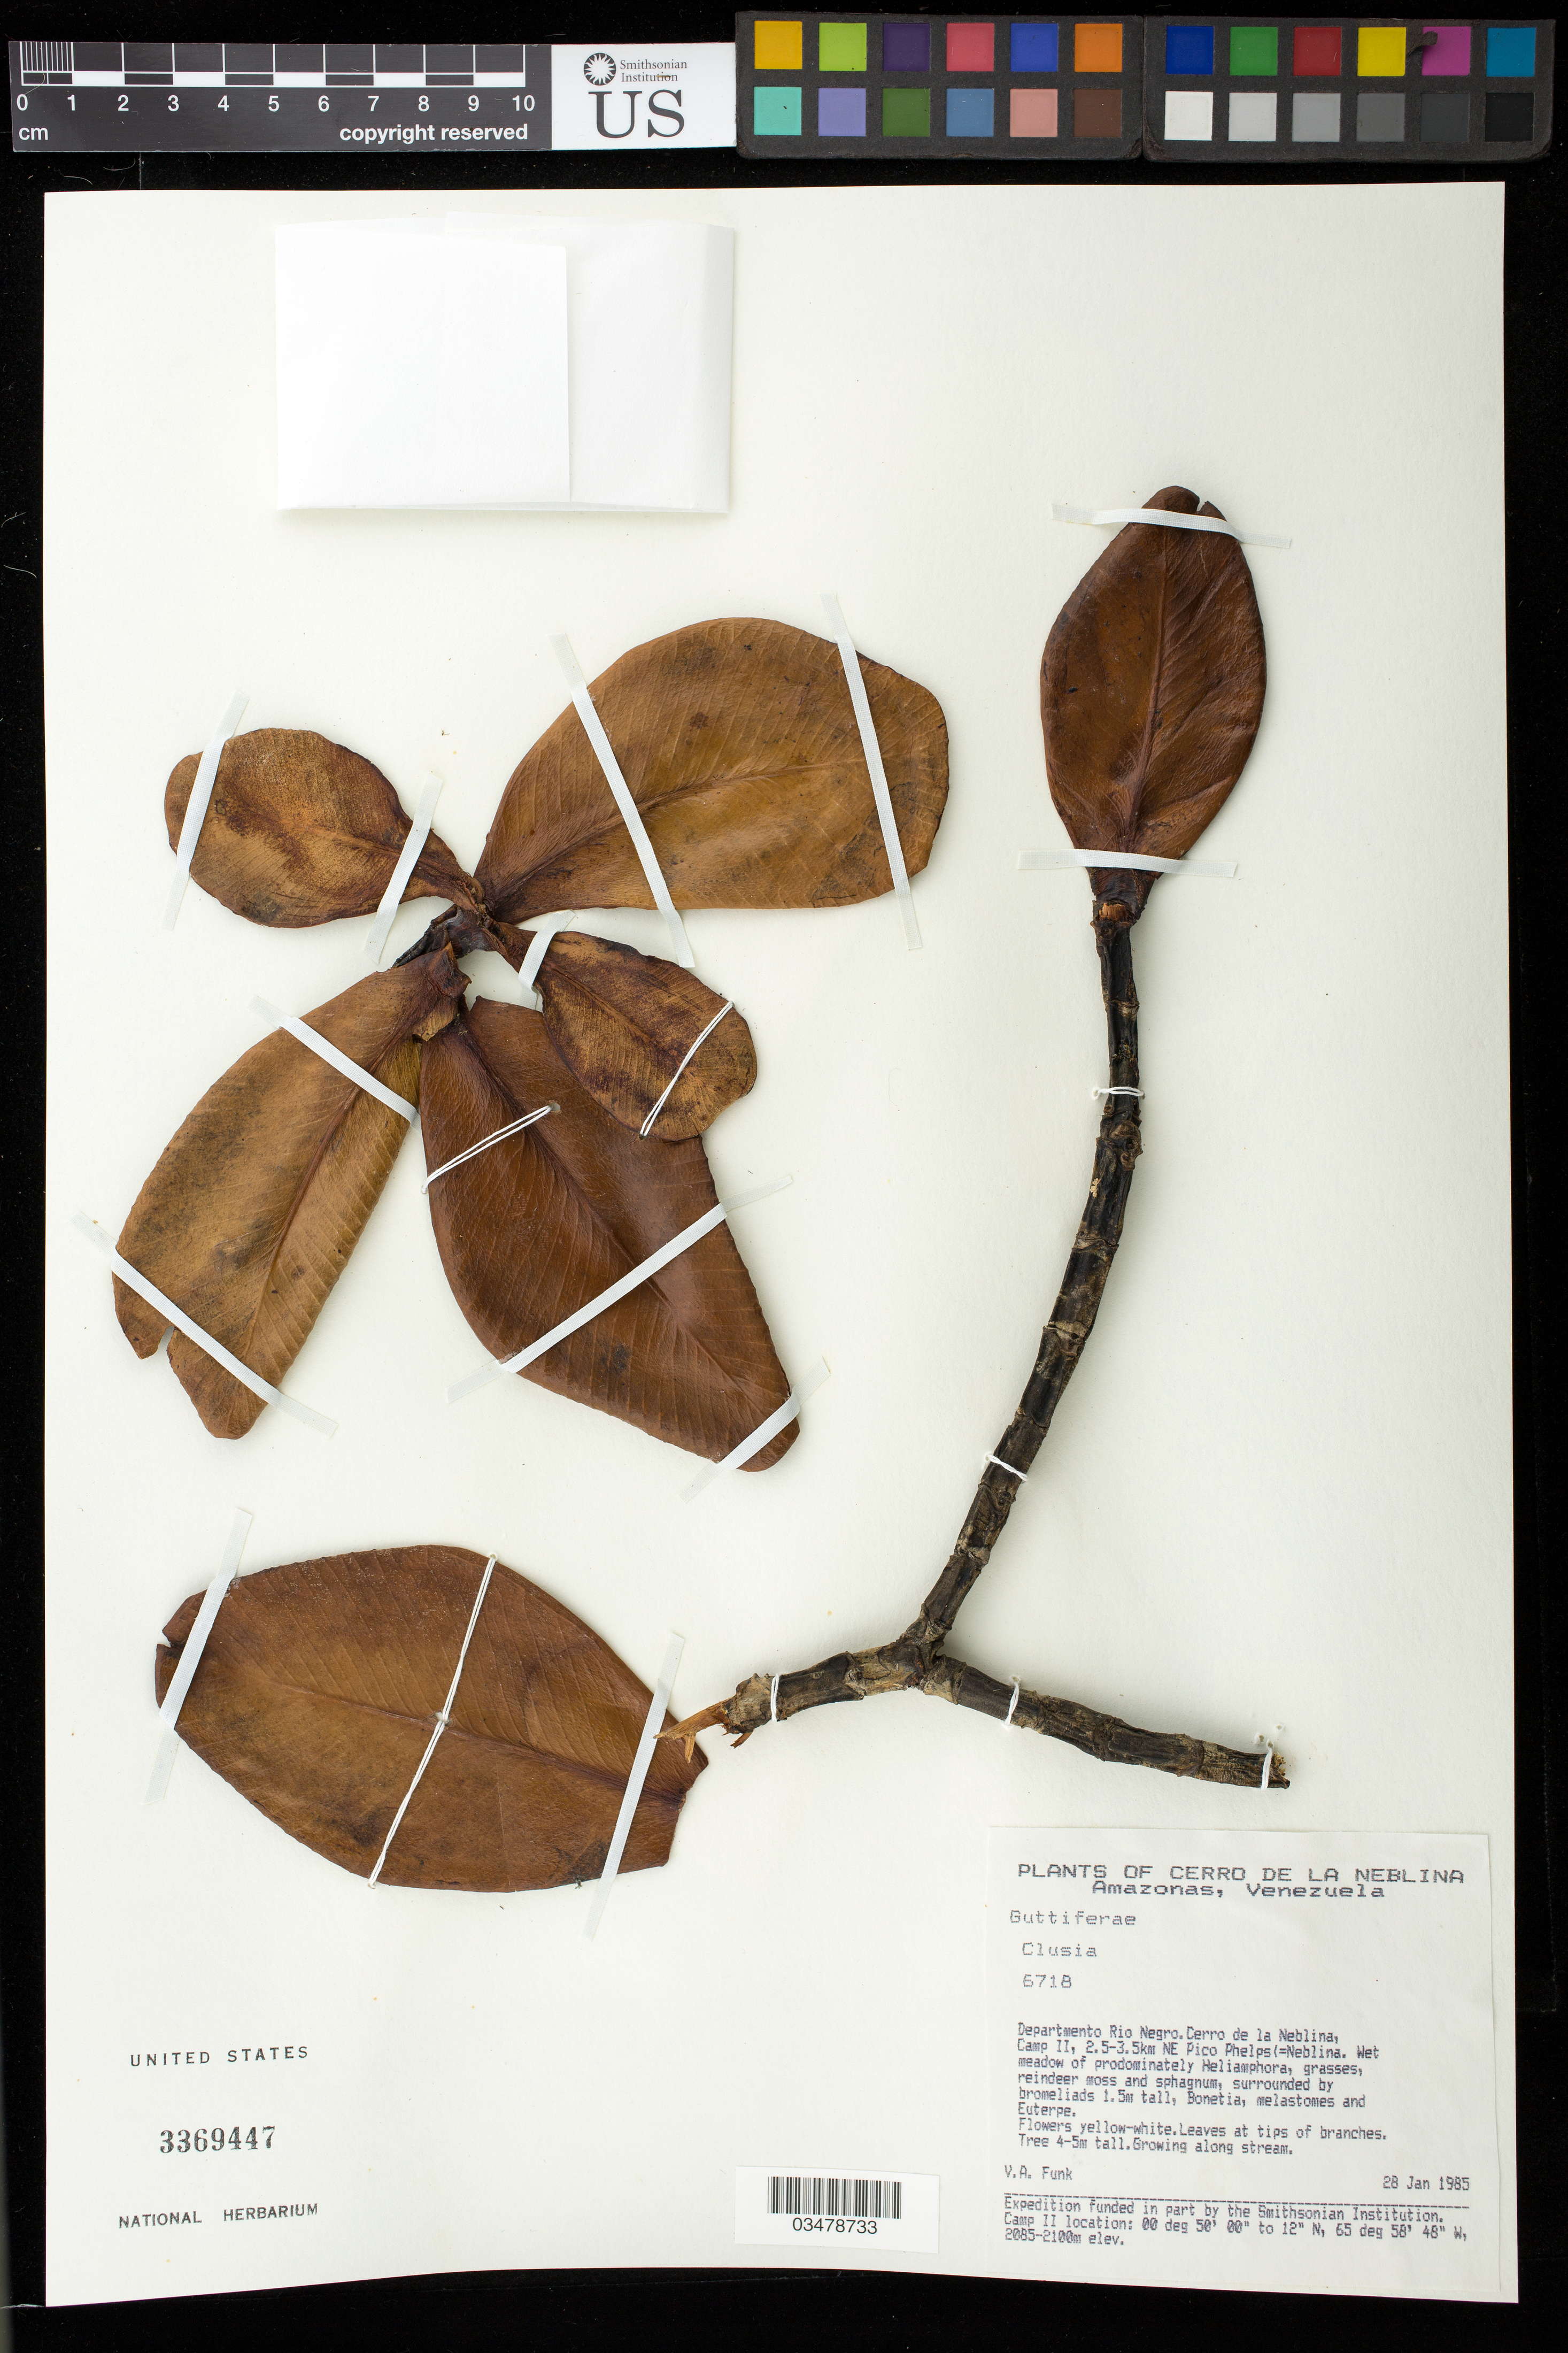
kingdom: Plantae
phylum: Tracheophyta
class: Magnoliopsida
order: Malpighiales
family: Clusiaceae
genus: Clusia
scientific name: Clusia sp.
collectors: V. Funk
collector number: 6718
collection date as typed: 28-Jan-85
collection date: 1985-01-28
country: Venezuela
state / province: Amazonas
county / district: Río Negro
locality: Cerro de la Neblina, Camp II 2.5-3.5 km NE Pico Phelps (=Neblina)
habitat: Wet meadow of predominately Heliamphora, grasses, reindeer moss and sphagnum, surrounded by bromeliads 1.5 m tall, Bonnetia, melastomes and Euterpe.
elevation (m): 2085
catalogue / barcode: US 3369447